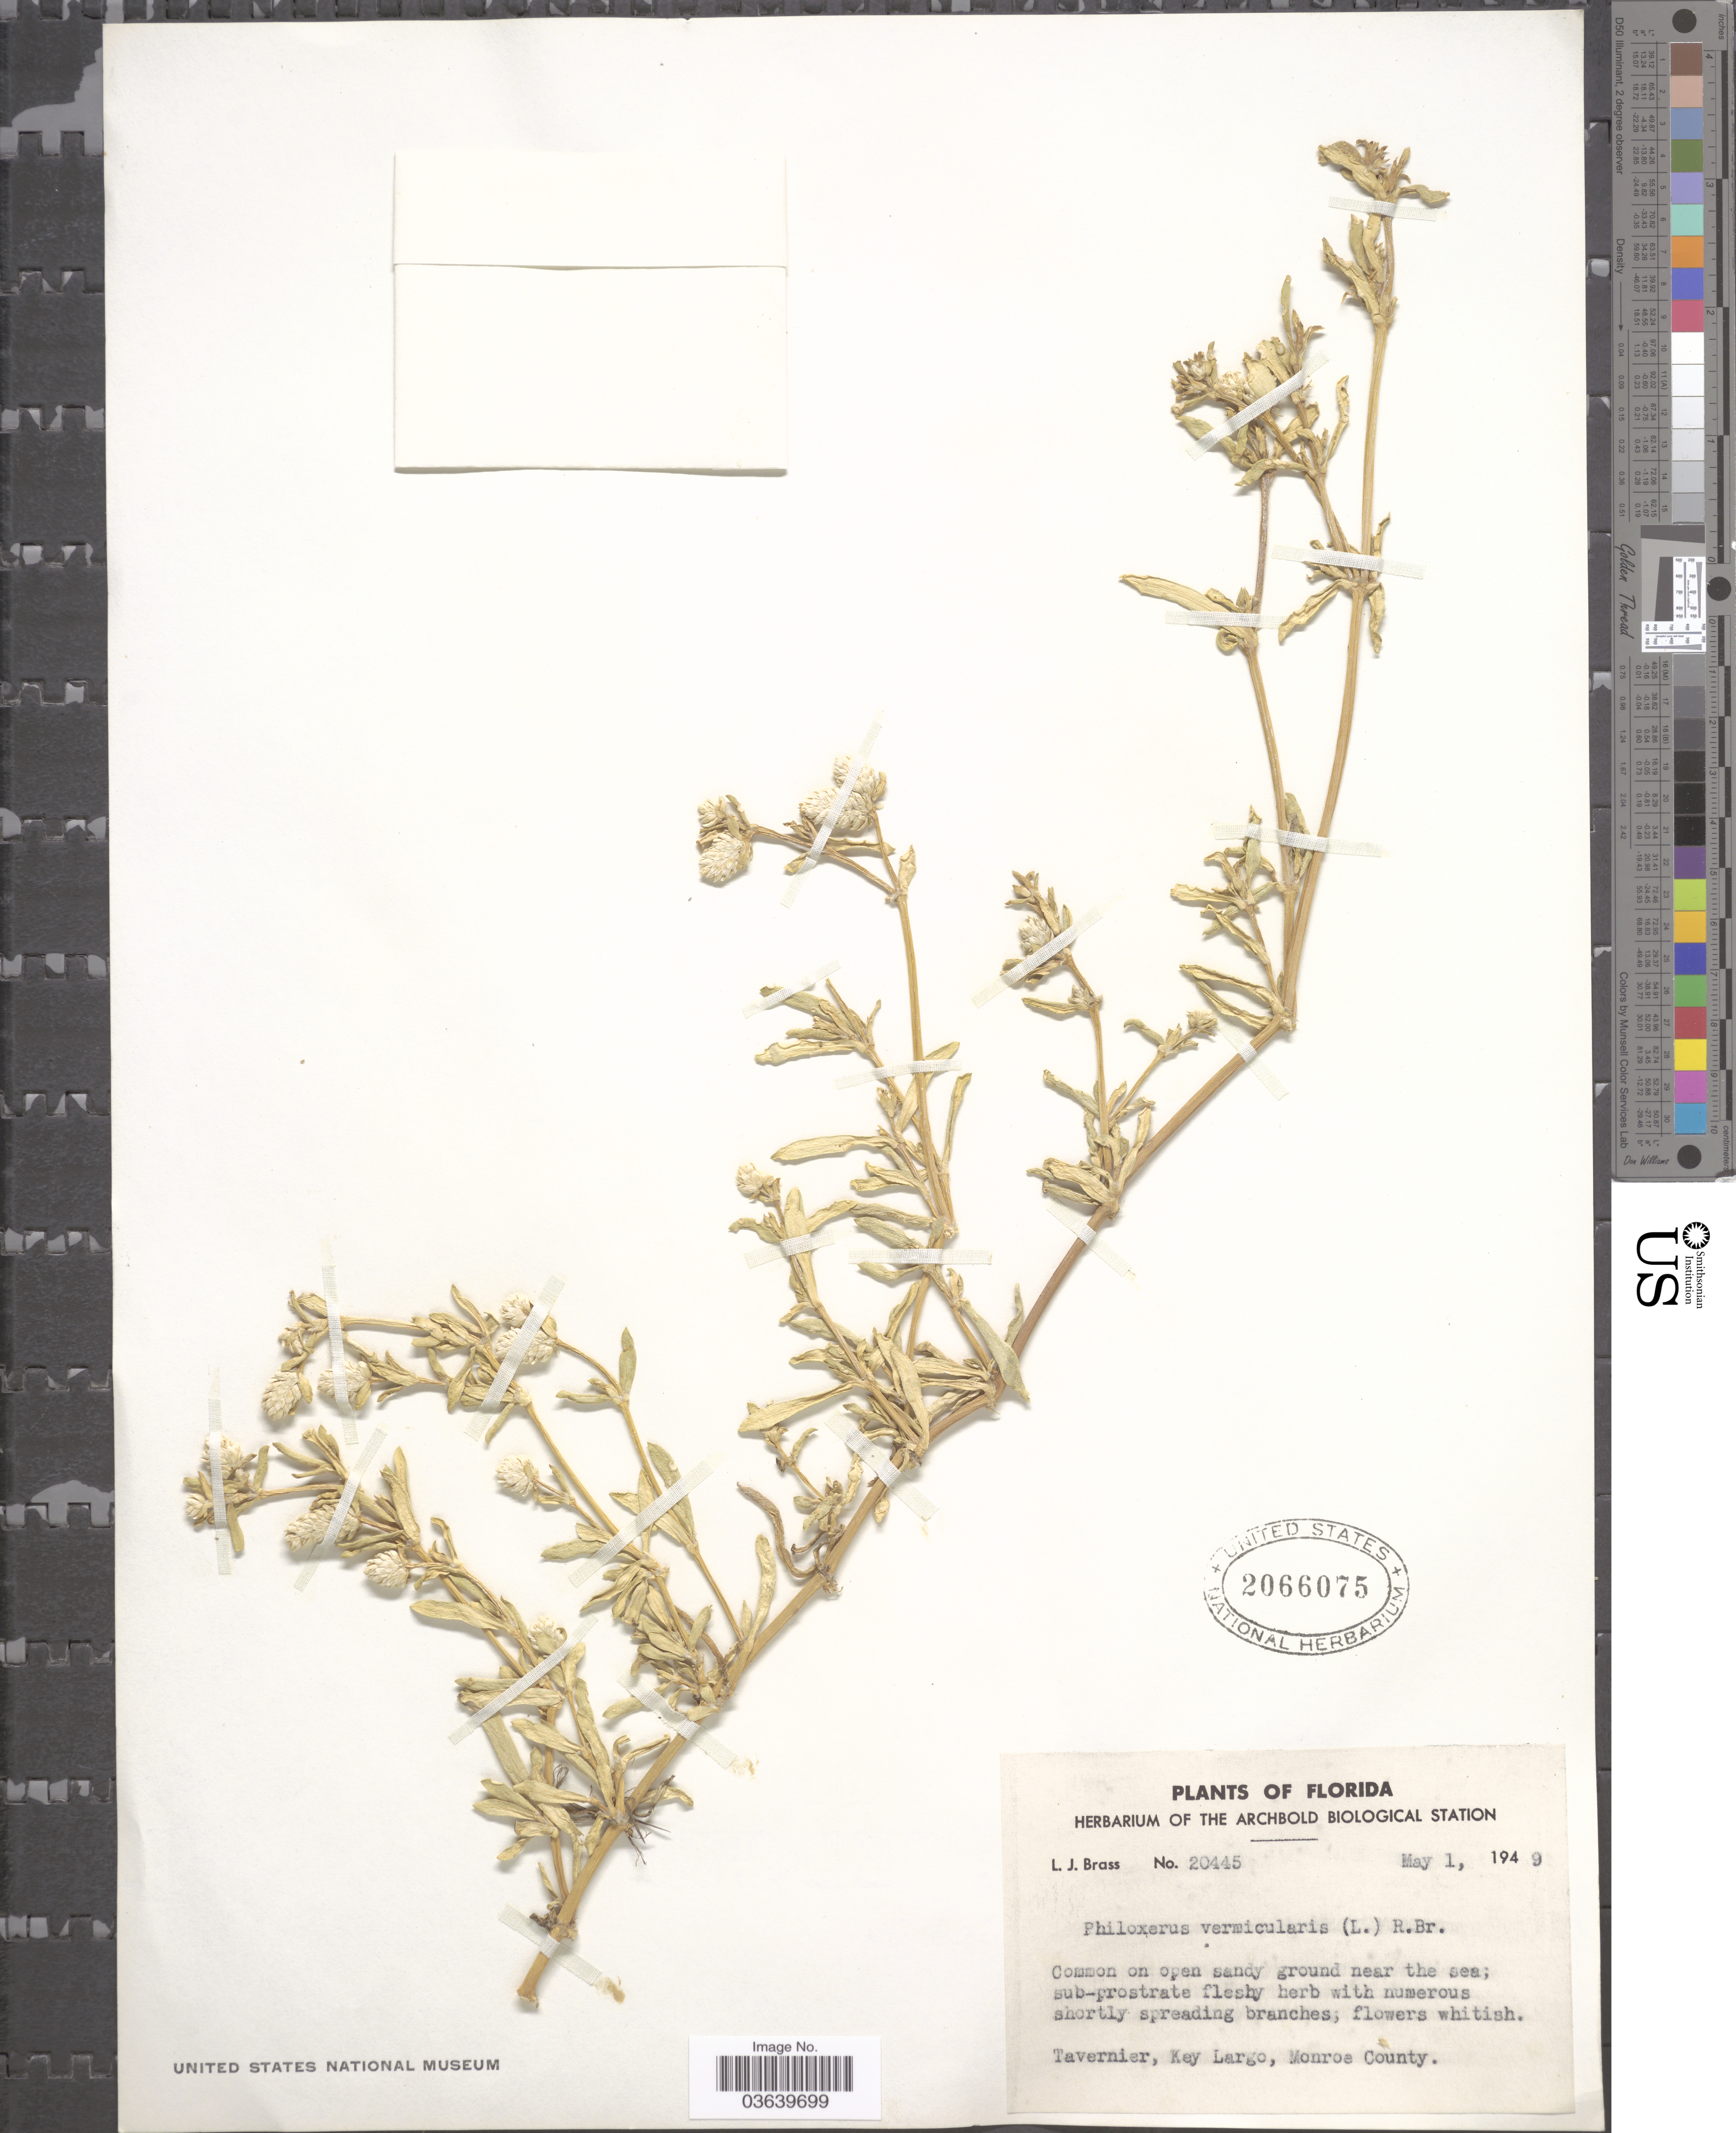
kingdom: Plantae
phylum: Tracheophyta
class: Magnoliopsida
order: Caryophyllales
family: Amaranthaceae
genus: Gomphrena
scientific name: Gomphrena vermicularis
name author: L.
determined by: Strong, Mark T., (BOT), Smithsonian Institution - National Museum of Natural History (UNITED STATES)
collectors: L. J. Brass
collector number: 20445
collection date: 1949-05-01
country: United States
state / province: Florida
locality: Tavernier, Key Largo, Monroe County.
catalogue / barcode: US 2066075